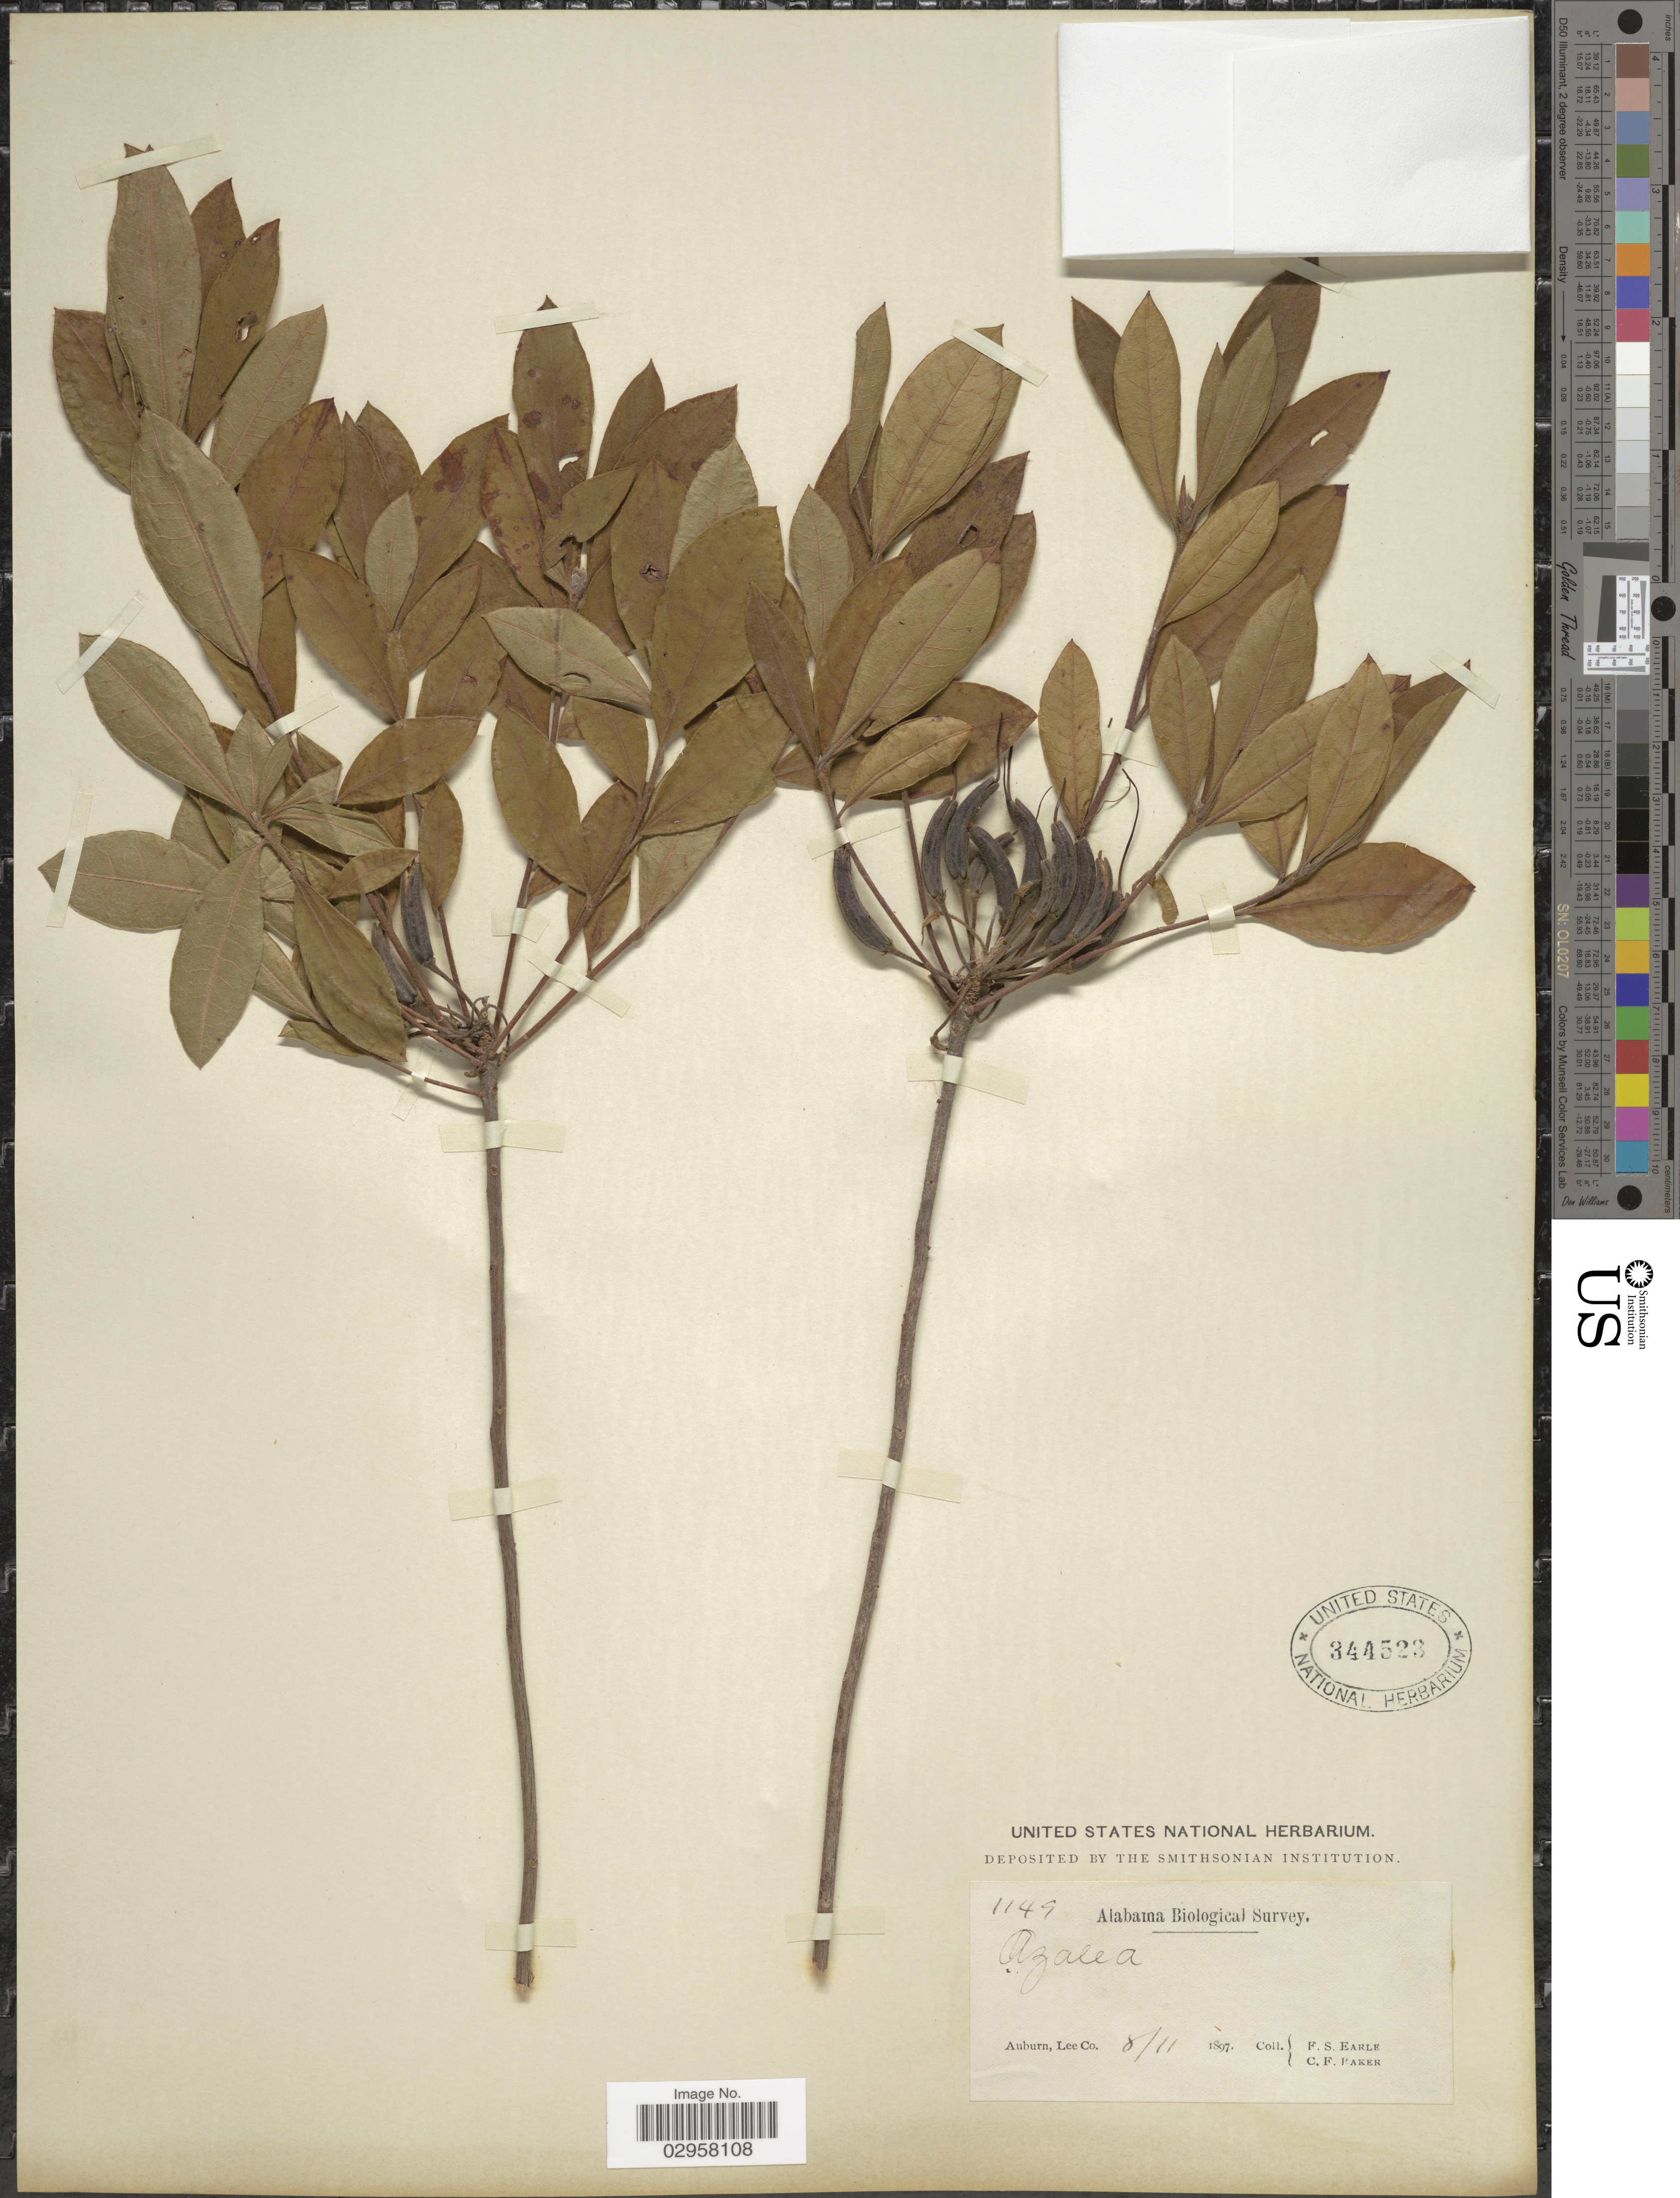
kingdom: Plantae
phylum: Tracheophyta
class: Magnoliopsida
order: Ericales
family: Ericaceae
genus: Rhododendron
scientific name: Rhododendron canescens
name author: (Michx.) Sweet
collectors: F. S. Earle & C. F. Baker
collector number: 1149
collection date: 1897-08-11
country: United States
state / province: Alabama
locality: Auburn, Lee Co.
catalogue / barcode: US 344523